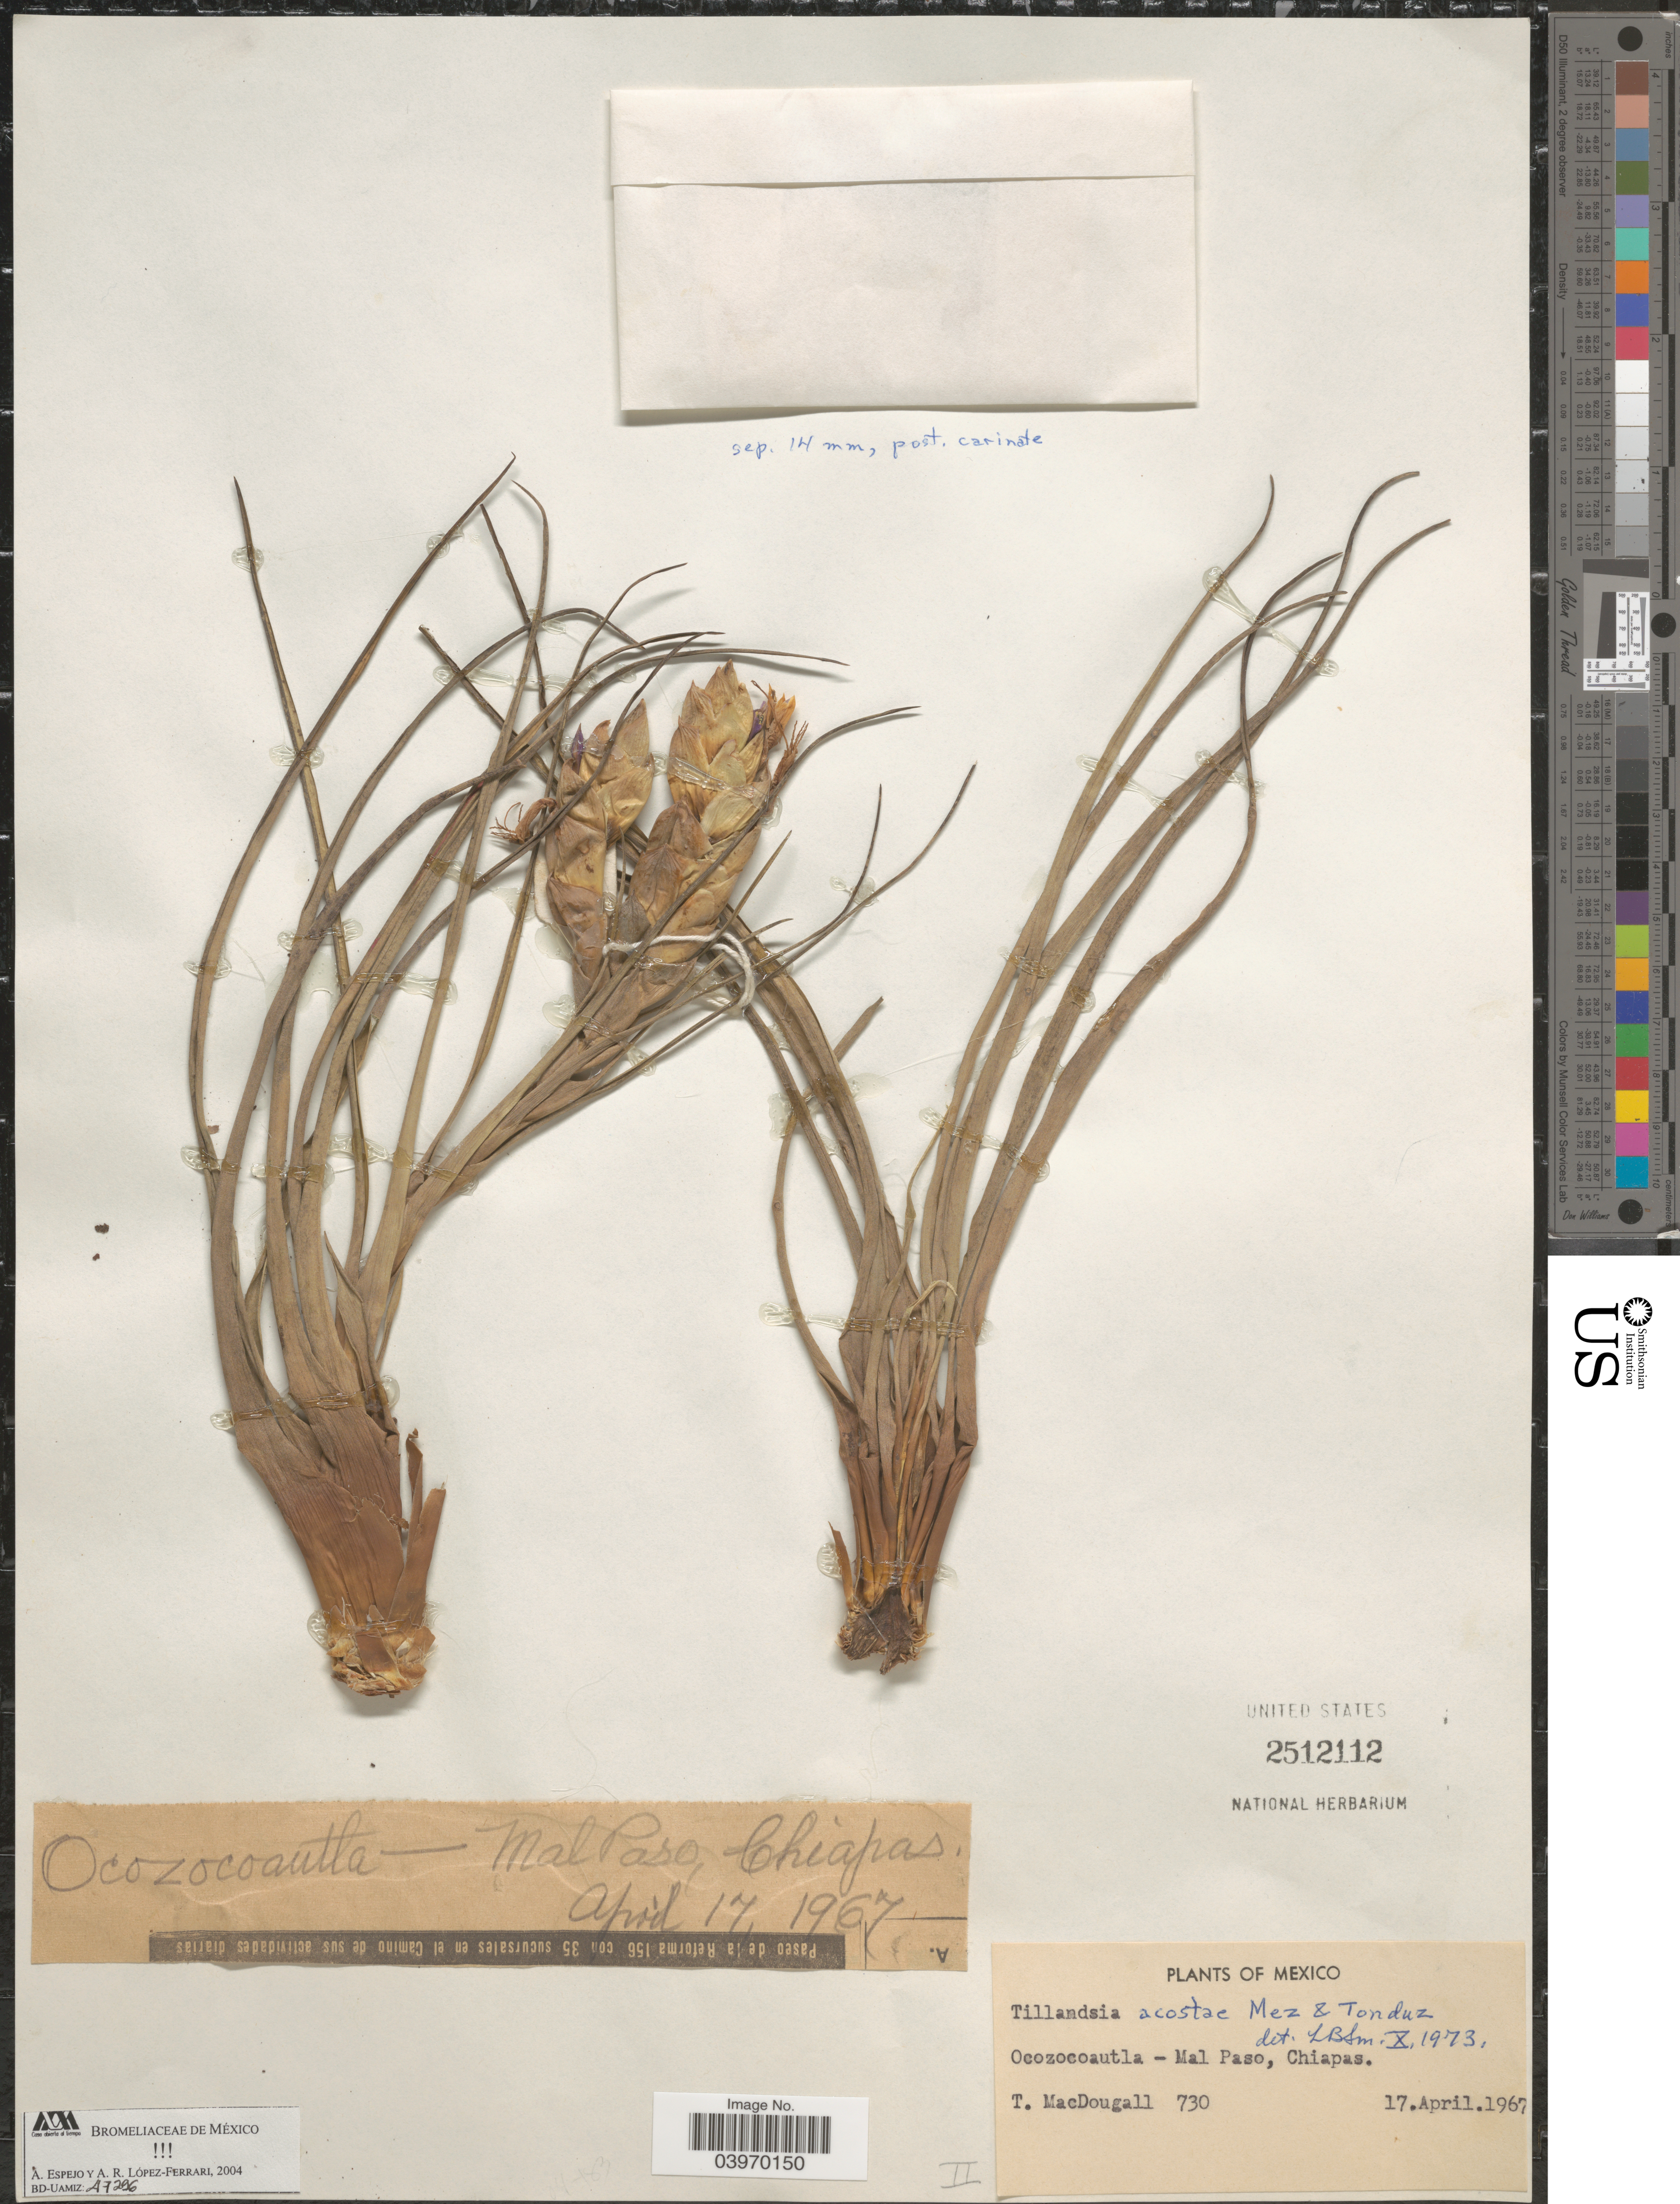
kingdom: Plantae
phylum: Tracheophyta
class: Liliopsida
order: Poales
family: Bromeliaceae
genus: Tillandsia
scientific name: Tillandsia acostae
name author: Mez & Tonduz in Mez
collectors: T. B. MacDougall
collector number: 730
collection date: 1967-04-17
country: Mexico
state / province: Chiapas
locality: Ocozocoautla - Mal Paso.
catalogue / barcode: US 2512112